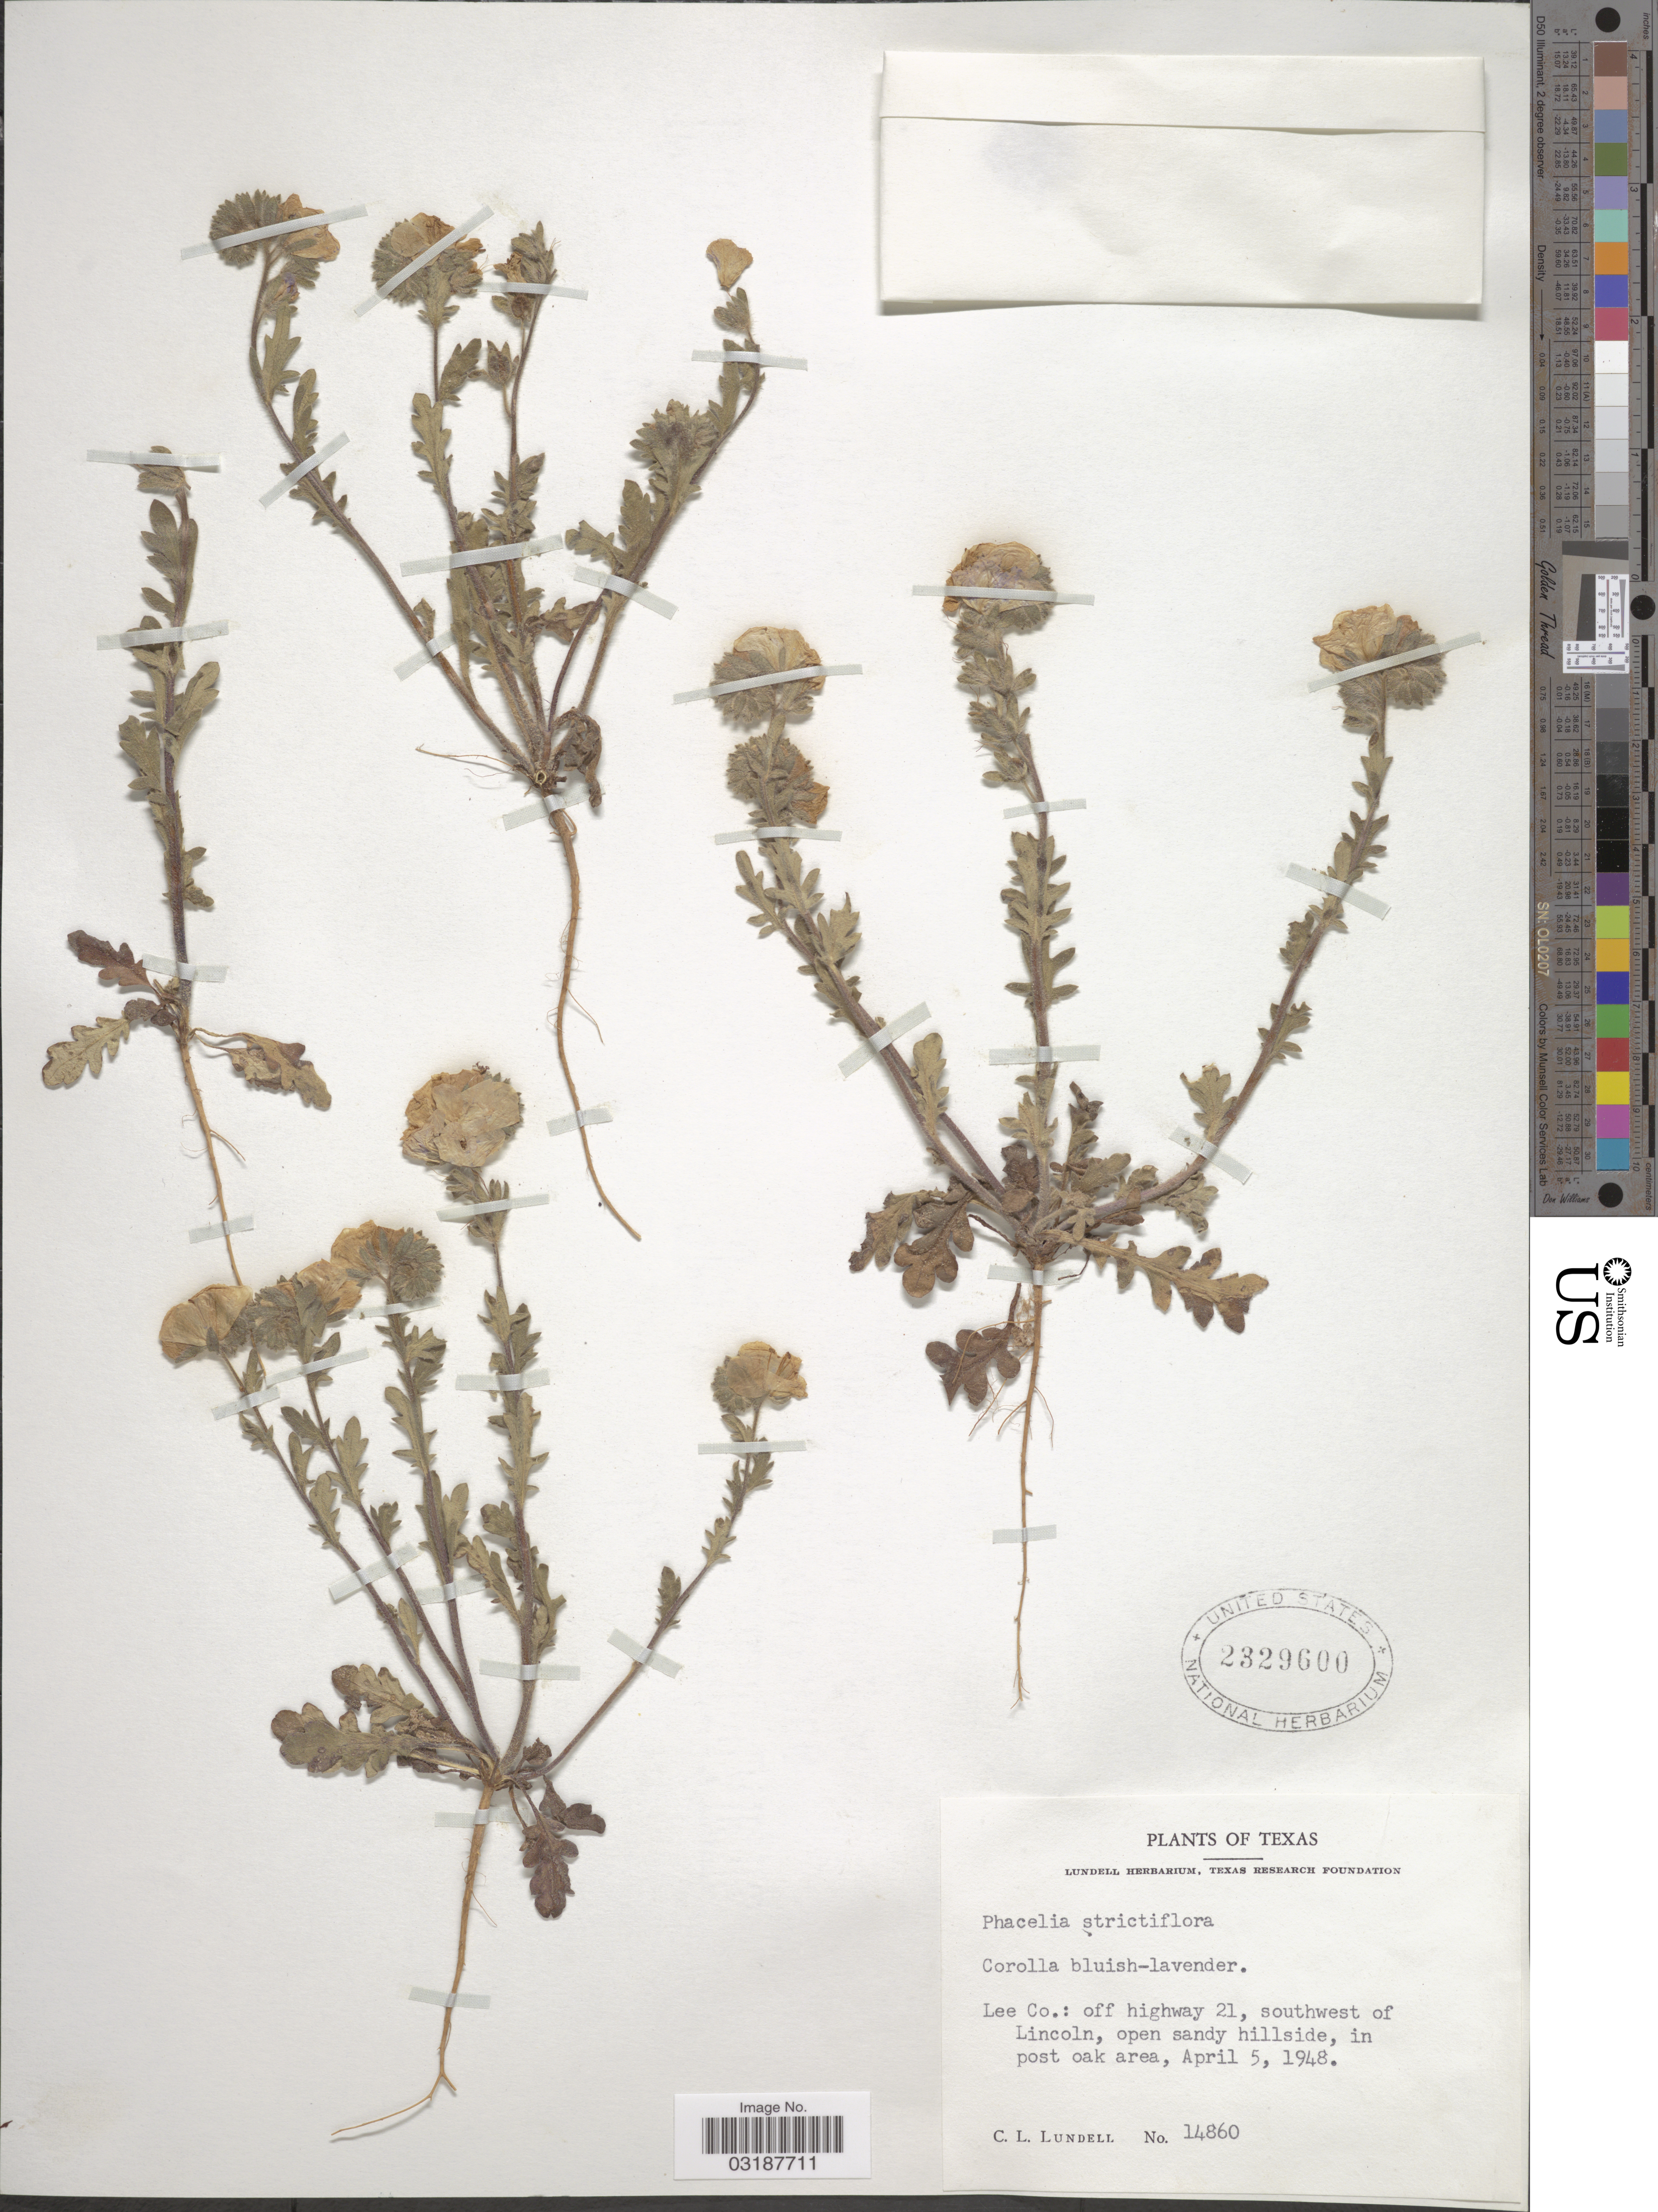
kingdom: Plantae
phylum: Tracheophyta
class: Magnoliopsida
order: Boraginales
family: Hydrophyllaceae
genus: Phacelia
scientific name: Phacelia strictiflora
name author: (Engelm. & A. Gray) A. Gray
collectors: C. L. Lundell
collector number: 14860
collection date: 1948-04-05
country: United States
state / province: Texas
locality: Lee Co.: off highway 21, southwest of Lincoln, open sandy hillside, in post oak area.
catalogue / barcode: US 2329600